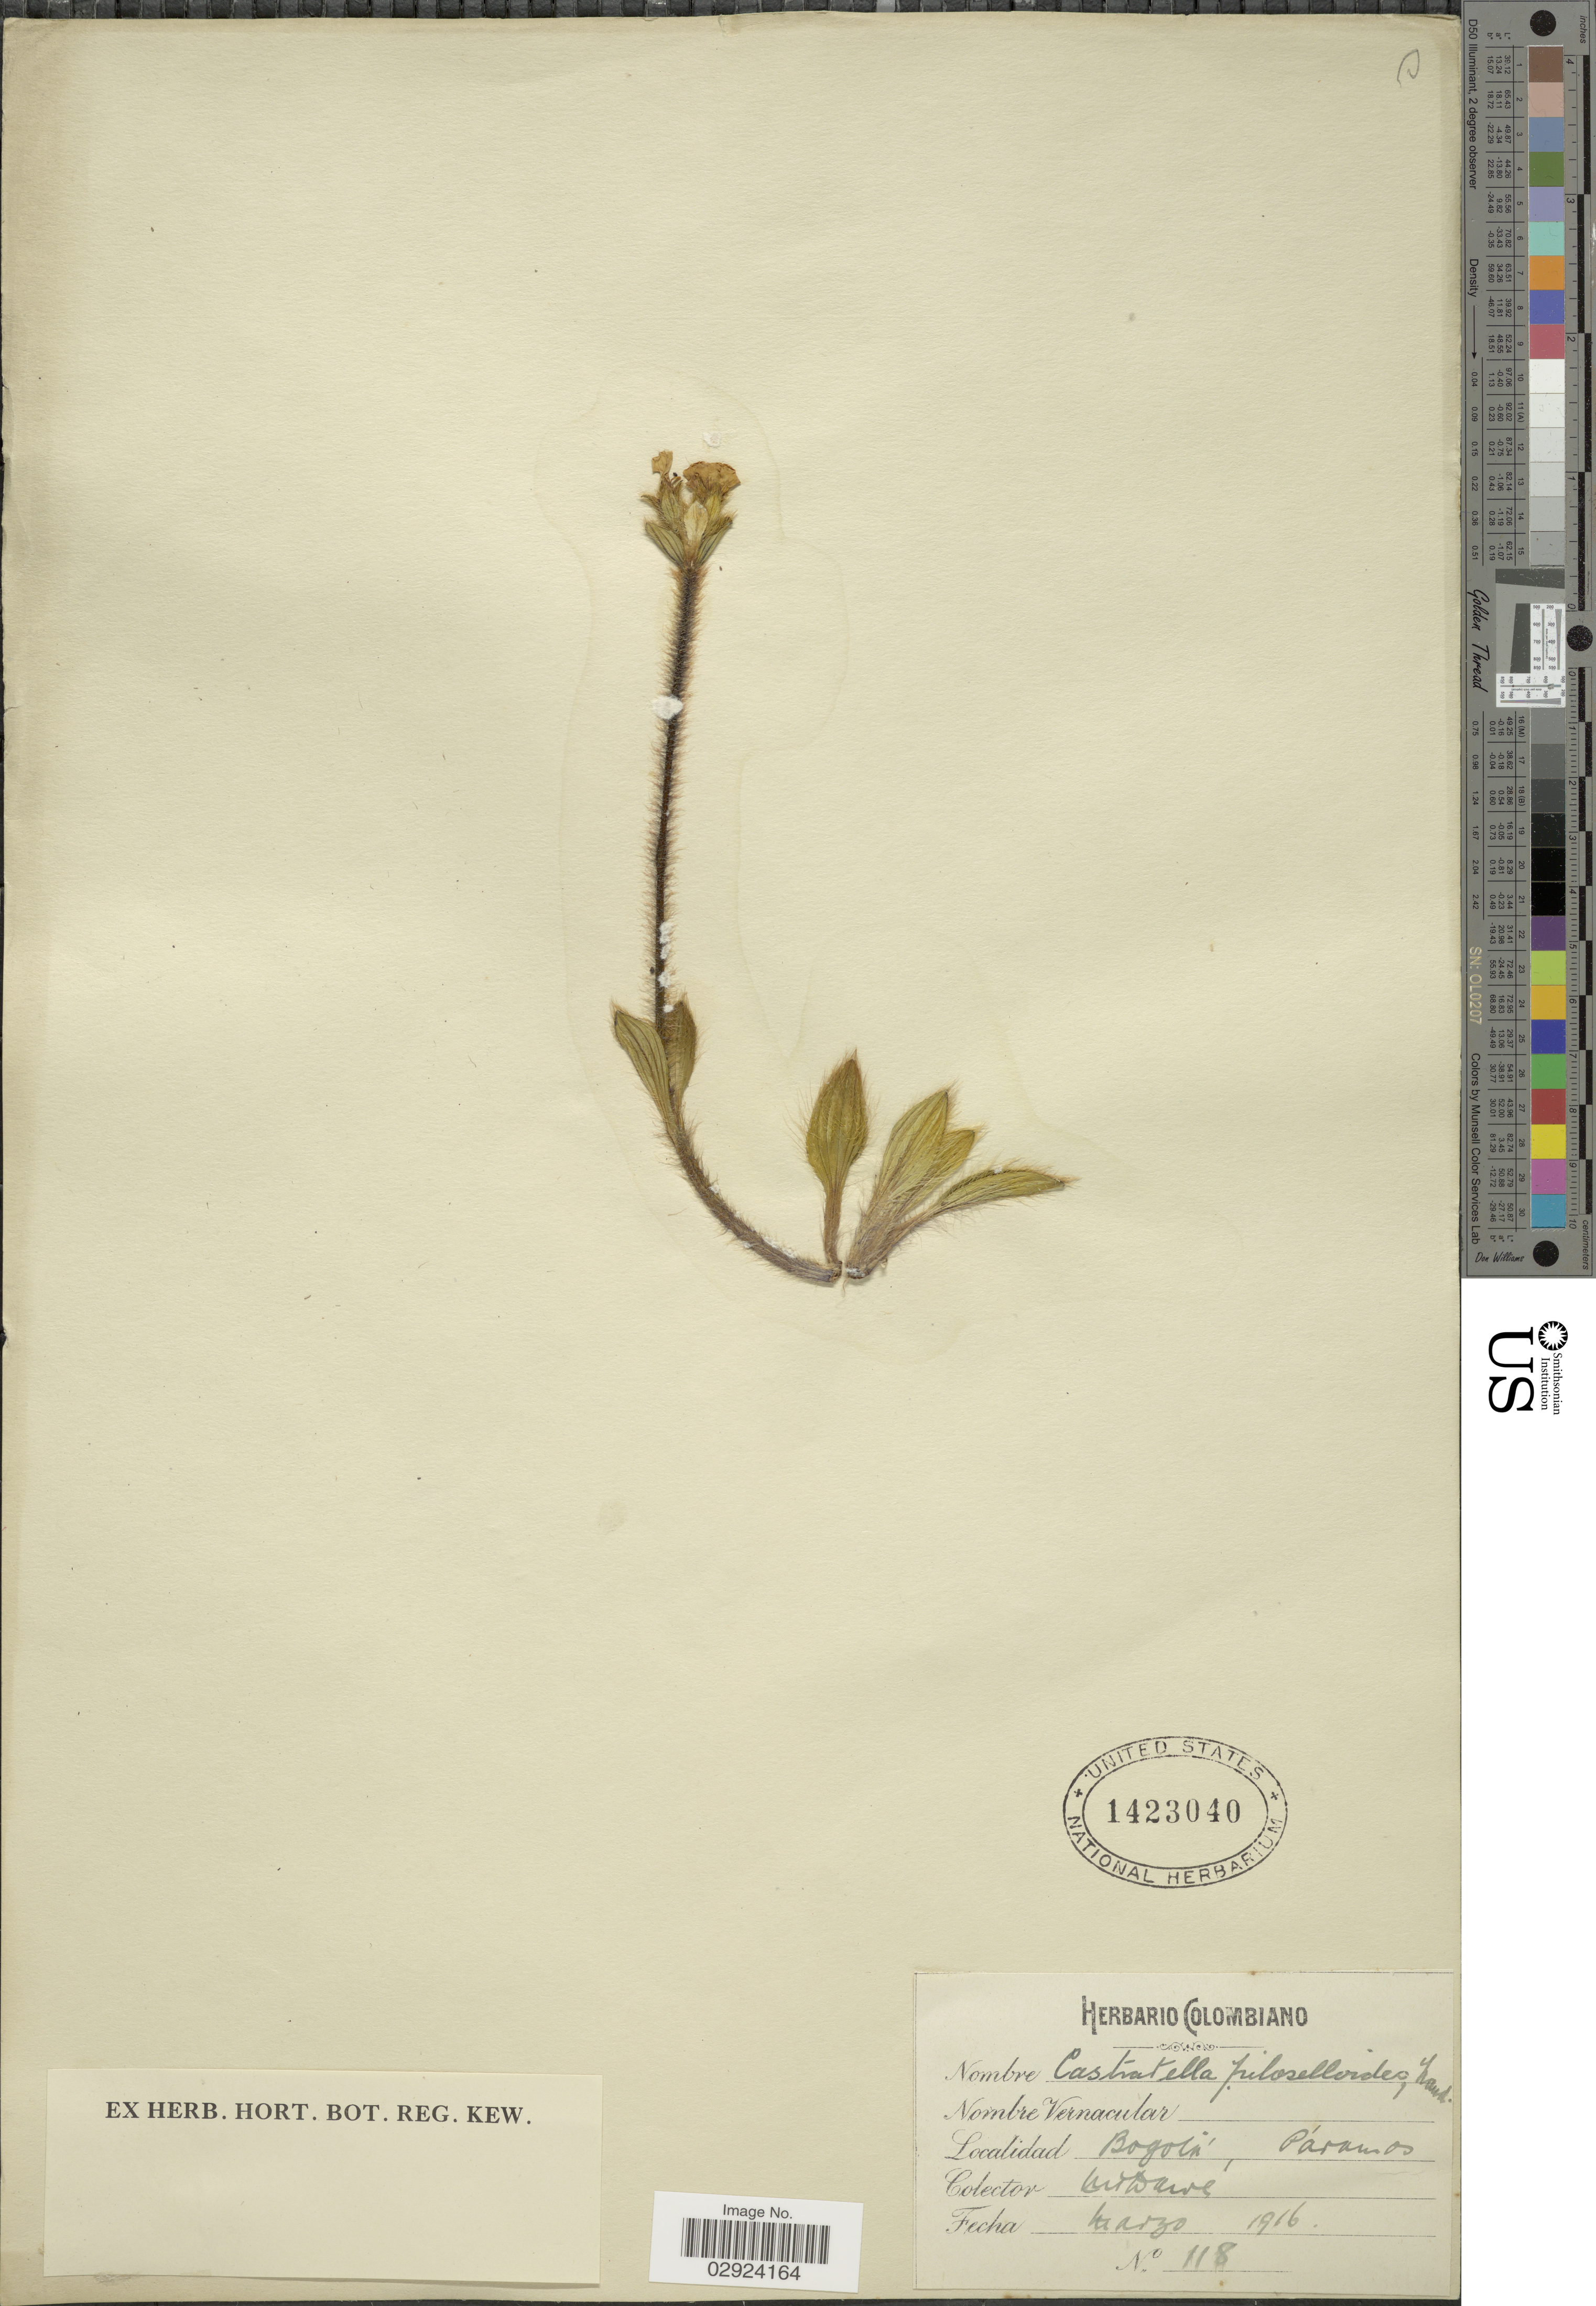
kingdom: Plantae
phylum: Tracheophyta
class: Magnoliopsida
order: Myrtales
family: Melastomataceae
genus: Castratella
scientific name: Castratella piloselloides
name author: (Bonpl.) Naudin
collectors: M. T. Dawe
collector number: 118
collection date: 1916-03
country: Colombia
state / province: Bogota D.C.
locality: Páramo, Bogotá.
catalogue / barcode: US 1423040